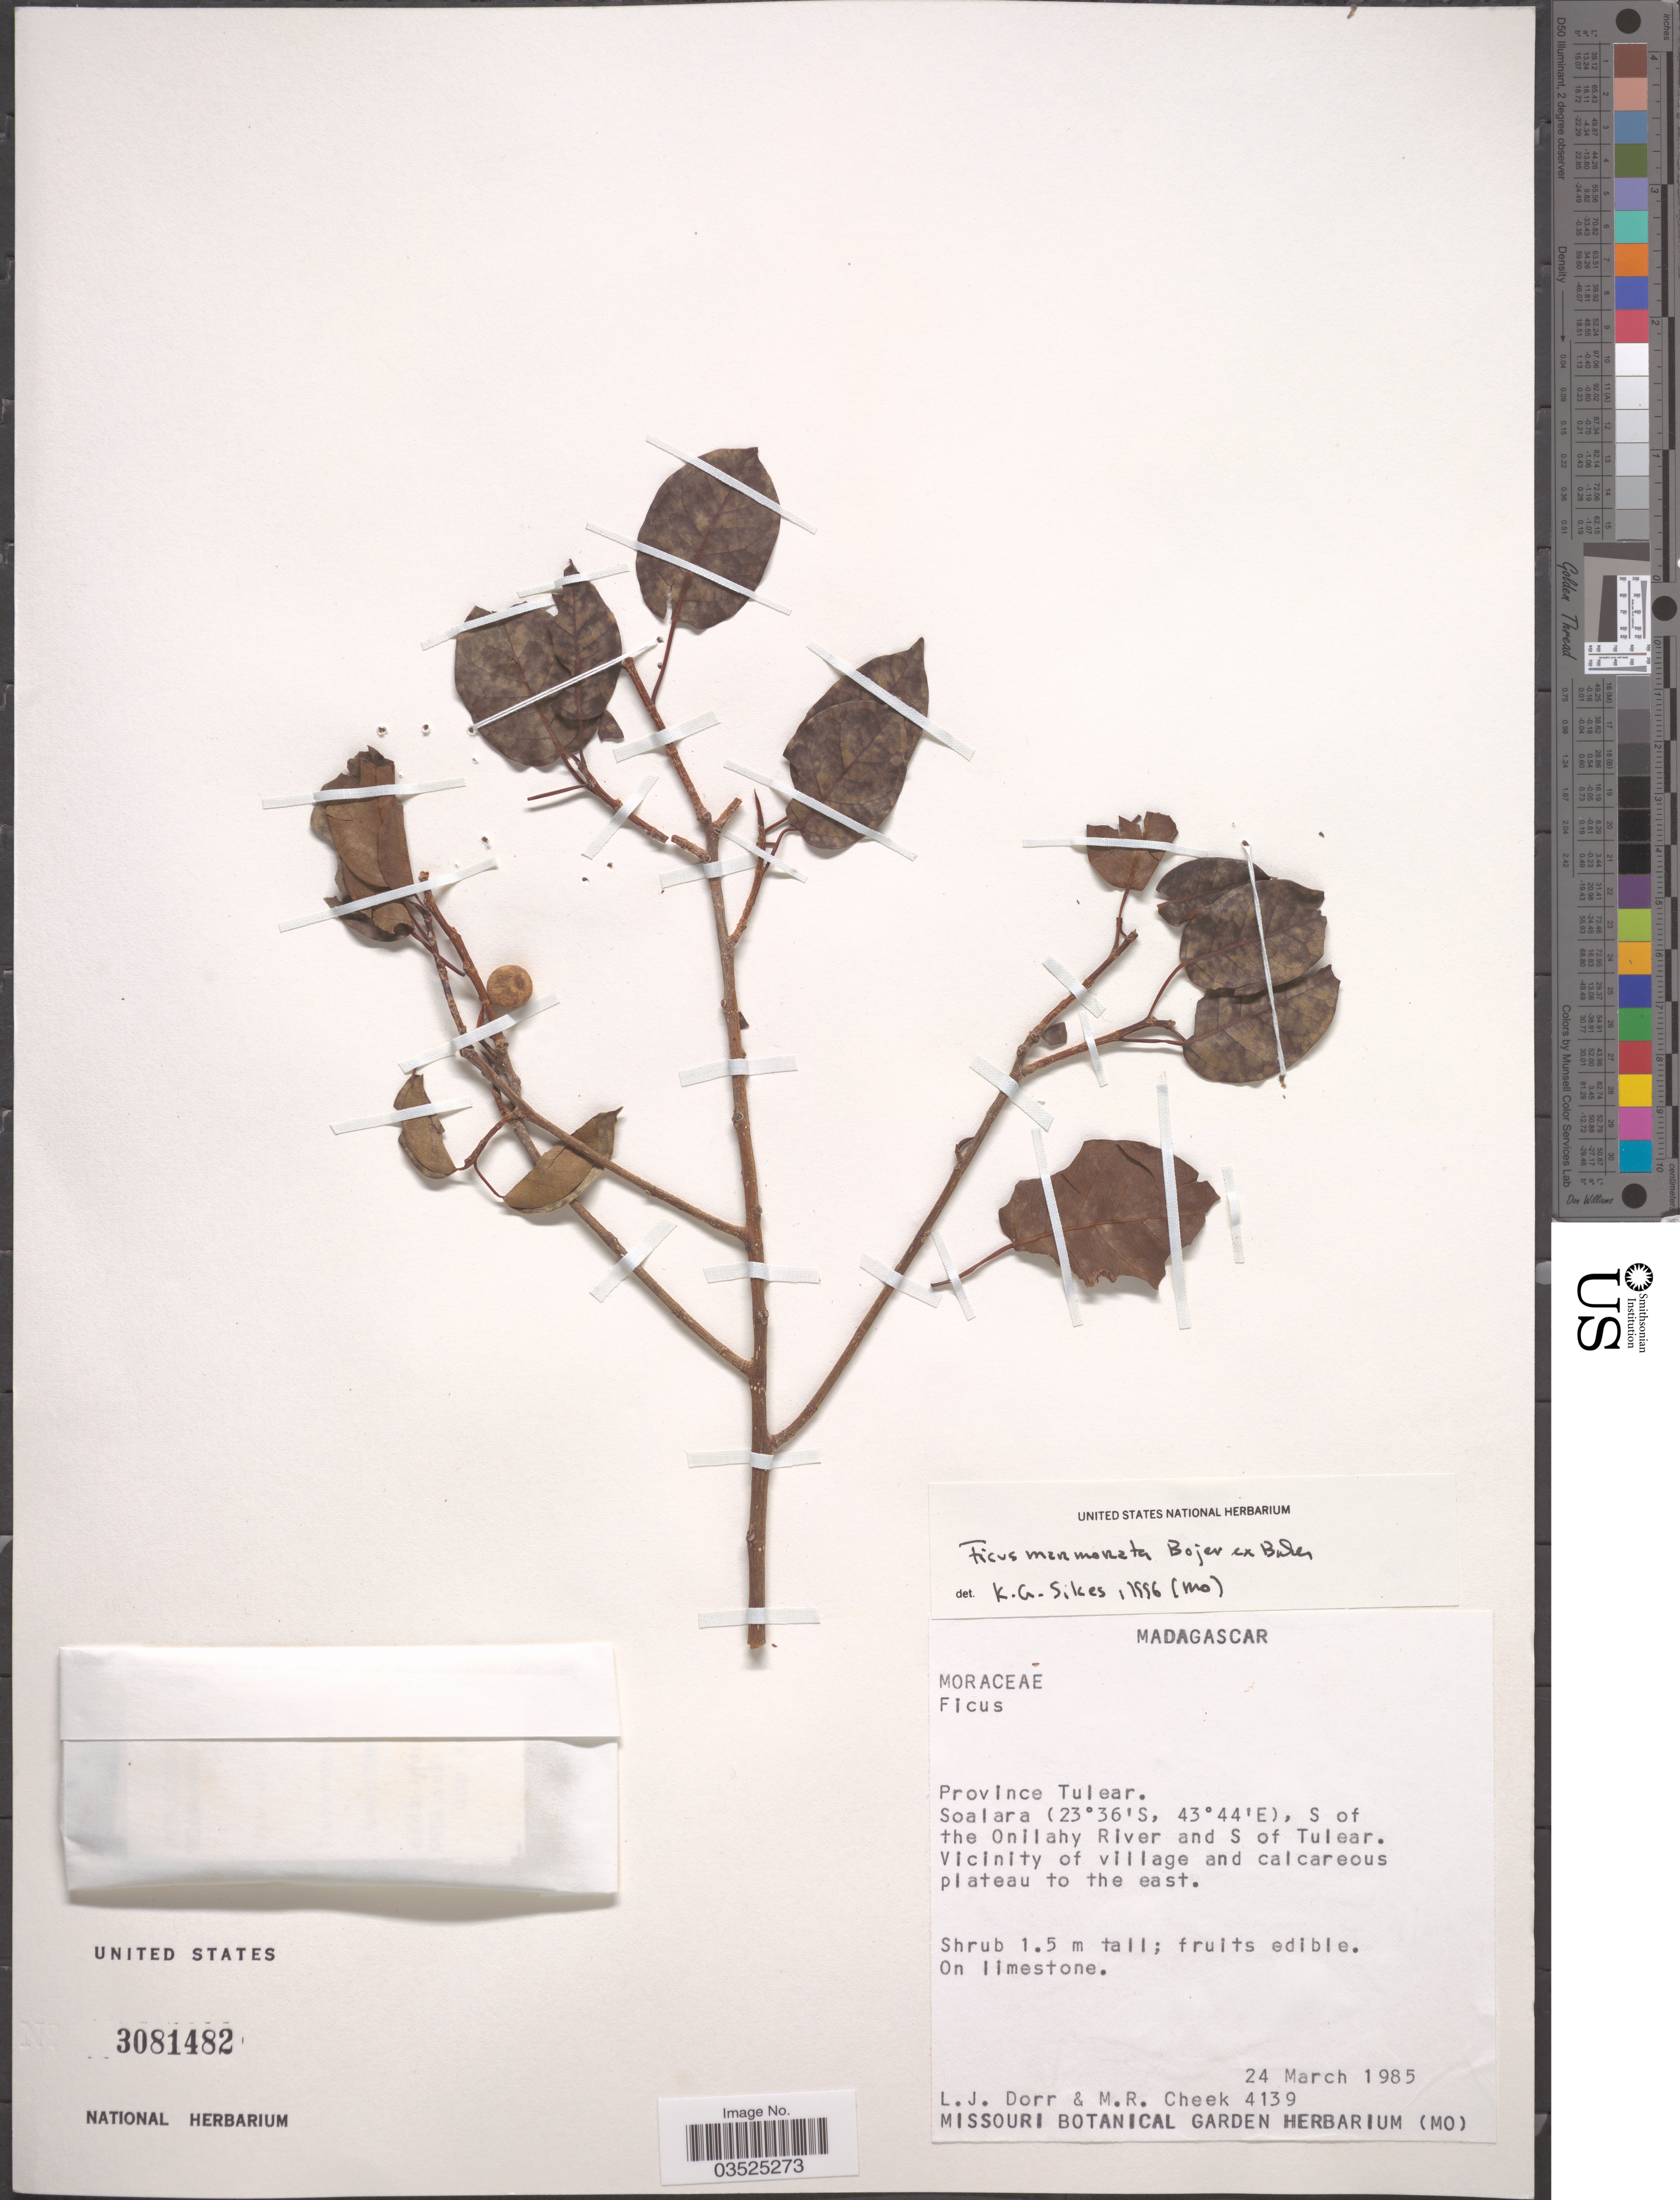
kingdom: Plantae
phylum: Tracheophyta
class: Magnoliopsida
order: Rosales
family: Moraceae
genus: Ficus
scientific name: Ficus marmorata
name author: Baker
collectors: L. J. Dorr & M. Cheek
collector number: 4139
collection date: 1985-03-24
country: Madagascar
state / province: Atsimo-Andrefana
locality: Province Tulear. Soalara, S of the Onilahy River and S of Tulear.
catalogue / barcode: US 3081482